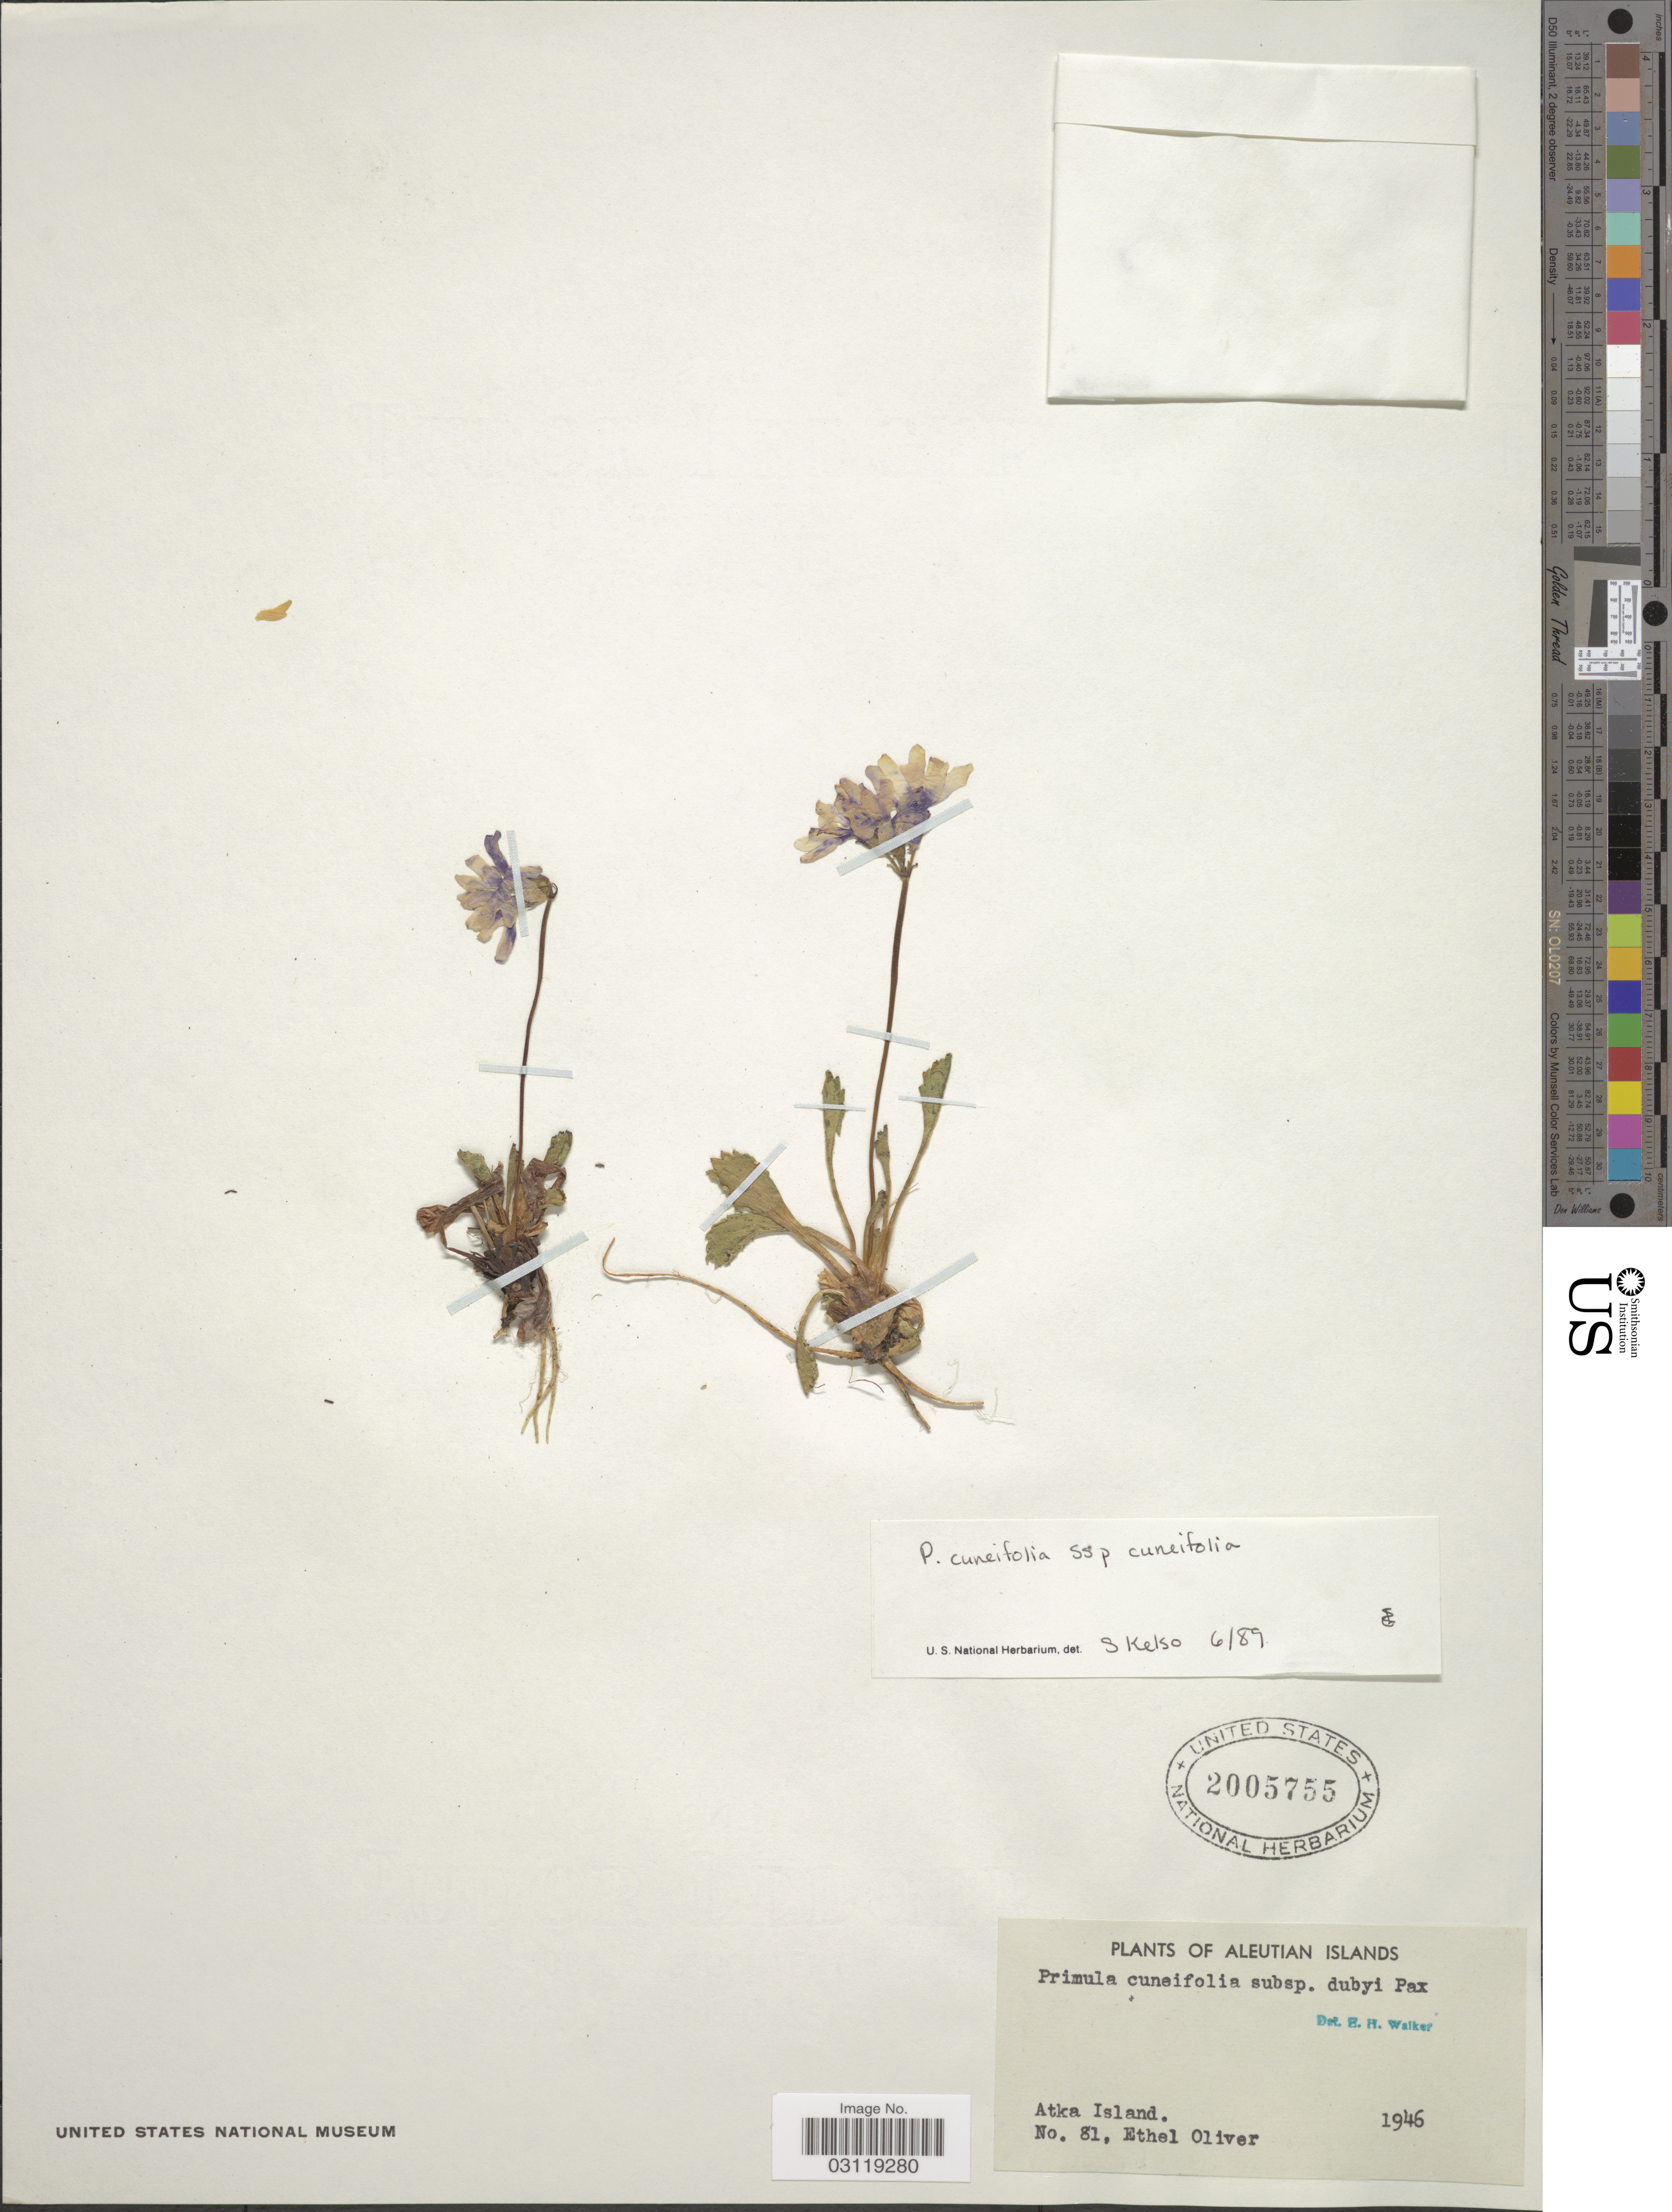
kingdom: Plantae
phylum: Tracheophyta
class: Magnoliopsida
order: Ericales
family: Primulaceae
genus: Primula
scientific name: Primula cuneifolia subsp. cuneifolia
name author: Ledeb.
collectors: E. Oliver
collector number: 81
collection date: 1946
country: United States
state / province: Alaska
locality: Aleutian Islands. Atka Island.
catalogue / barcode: US 2005755